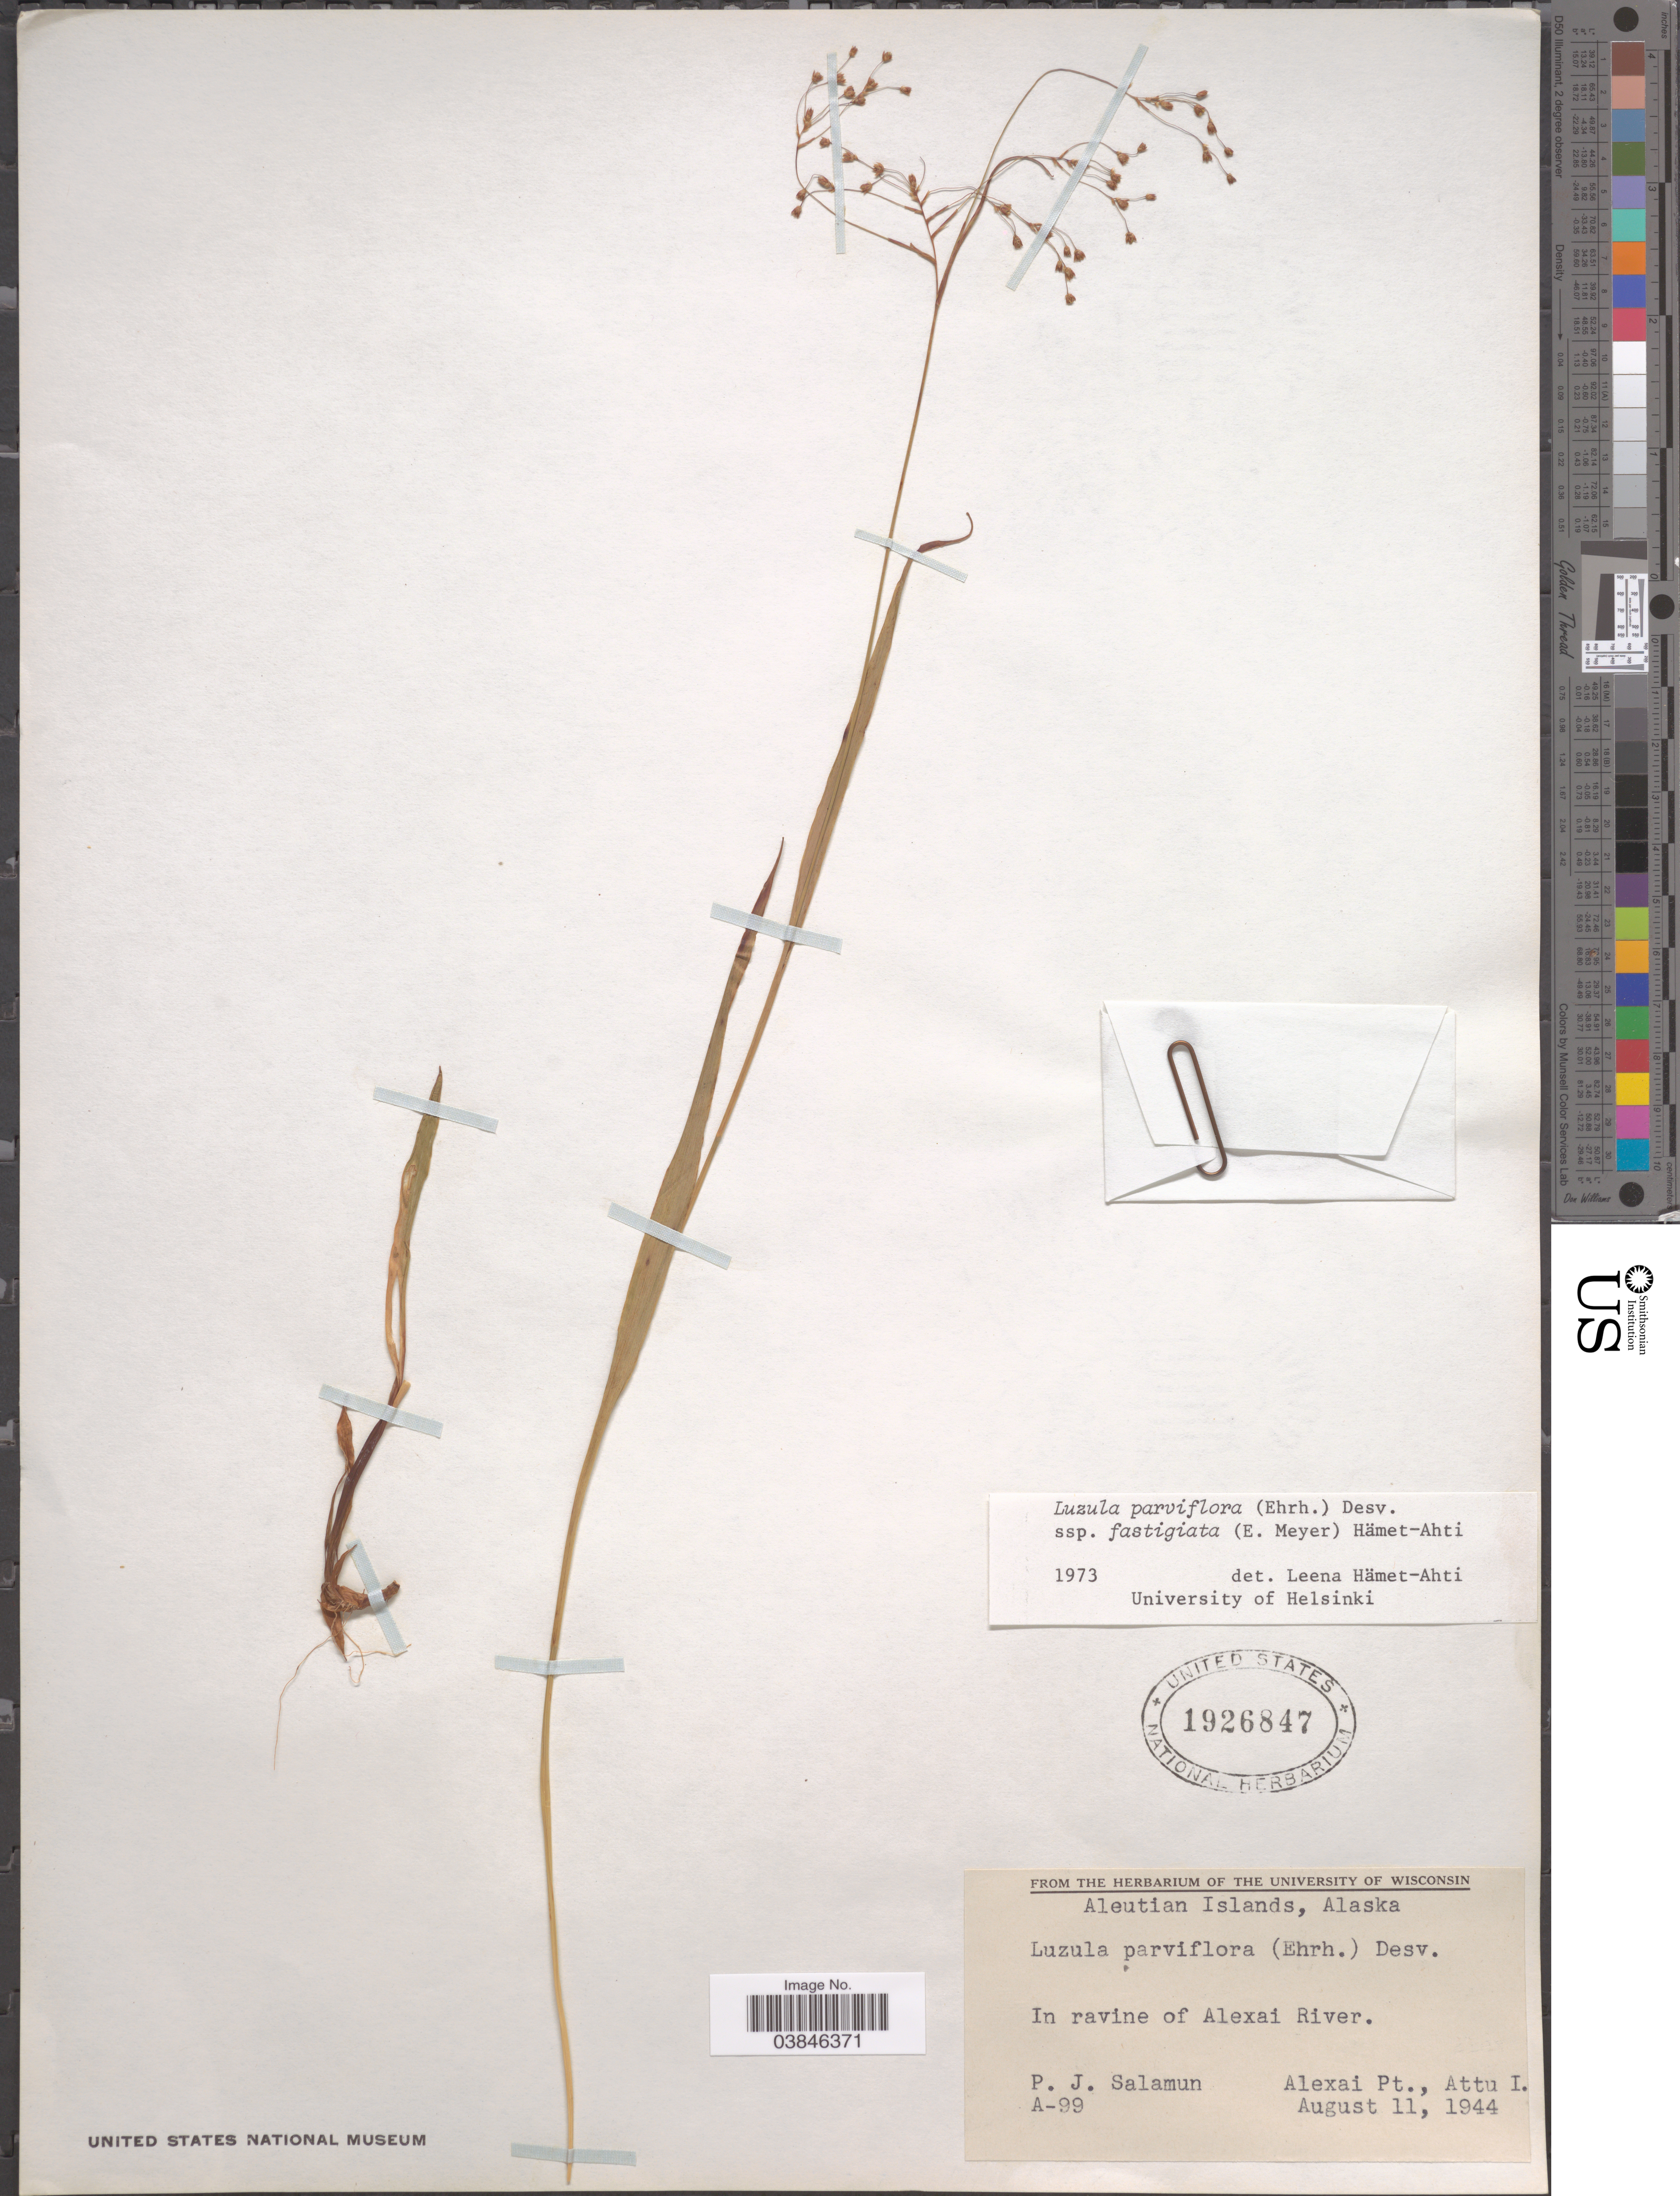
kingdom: Plantae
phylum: Tracheophyta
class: Liliopsida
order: Poales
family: Juncaceae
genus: Luzula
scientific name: Luzula parviflora subsp. fastigiata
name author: Buchenau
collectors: P. Salamun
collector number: A-99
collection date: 1944-08-11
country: United States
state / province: Alaska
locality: Aleutian Islands. In ravine of Alexai River. Alexai Pt., Attu I.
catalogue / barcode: US 1926847